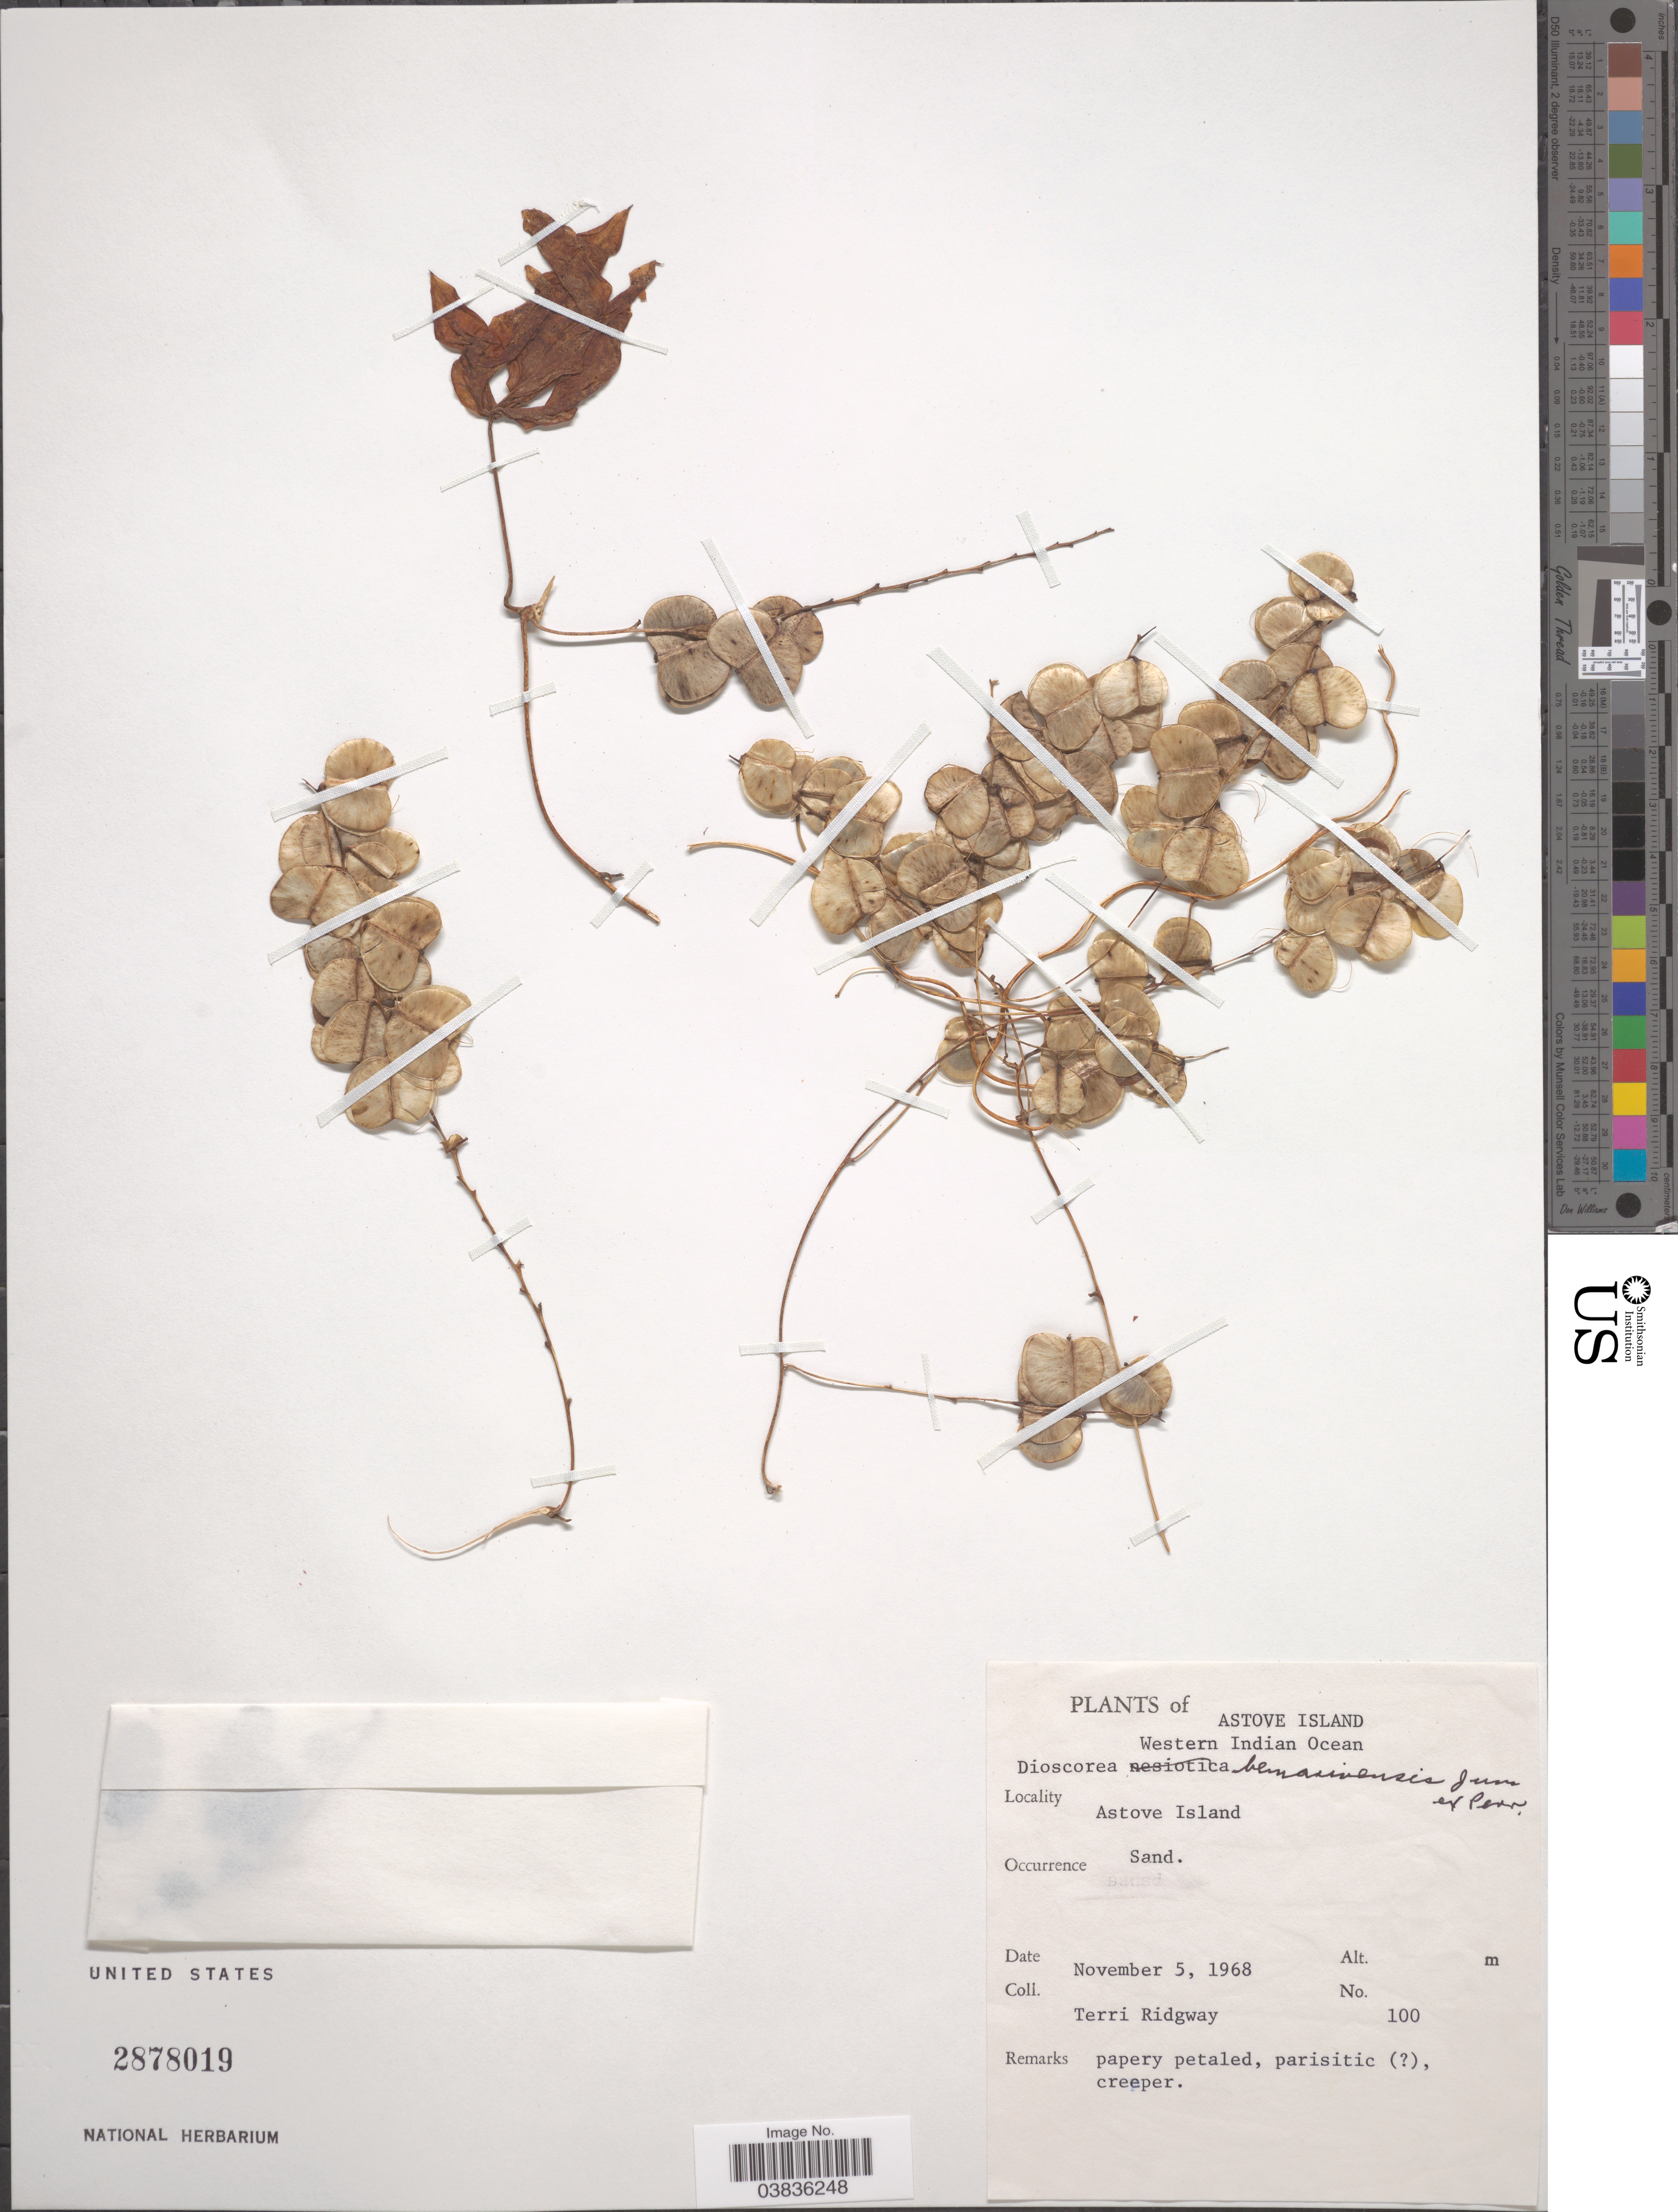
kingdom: Plantae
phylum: Tracheophyta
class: Liliopsida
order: Dioscoreales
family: Dioscoreaceae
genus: Dioscorea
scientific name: Dioscorea bemarivensis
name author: Jum. & H. Perrier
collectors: T. Ridgway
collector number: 100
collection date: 1968-11-05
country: Seychelles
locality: Astove Island. Western Indian Ocean.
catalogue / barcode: US 2878019